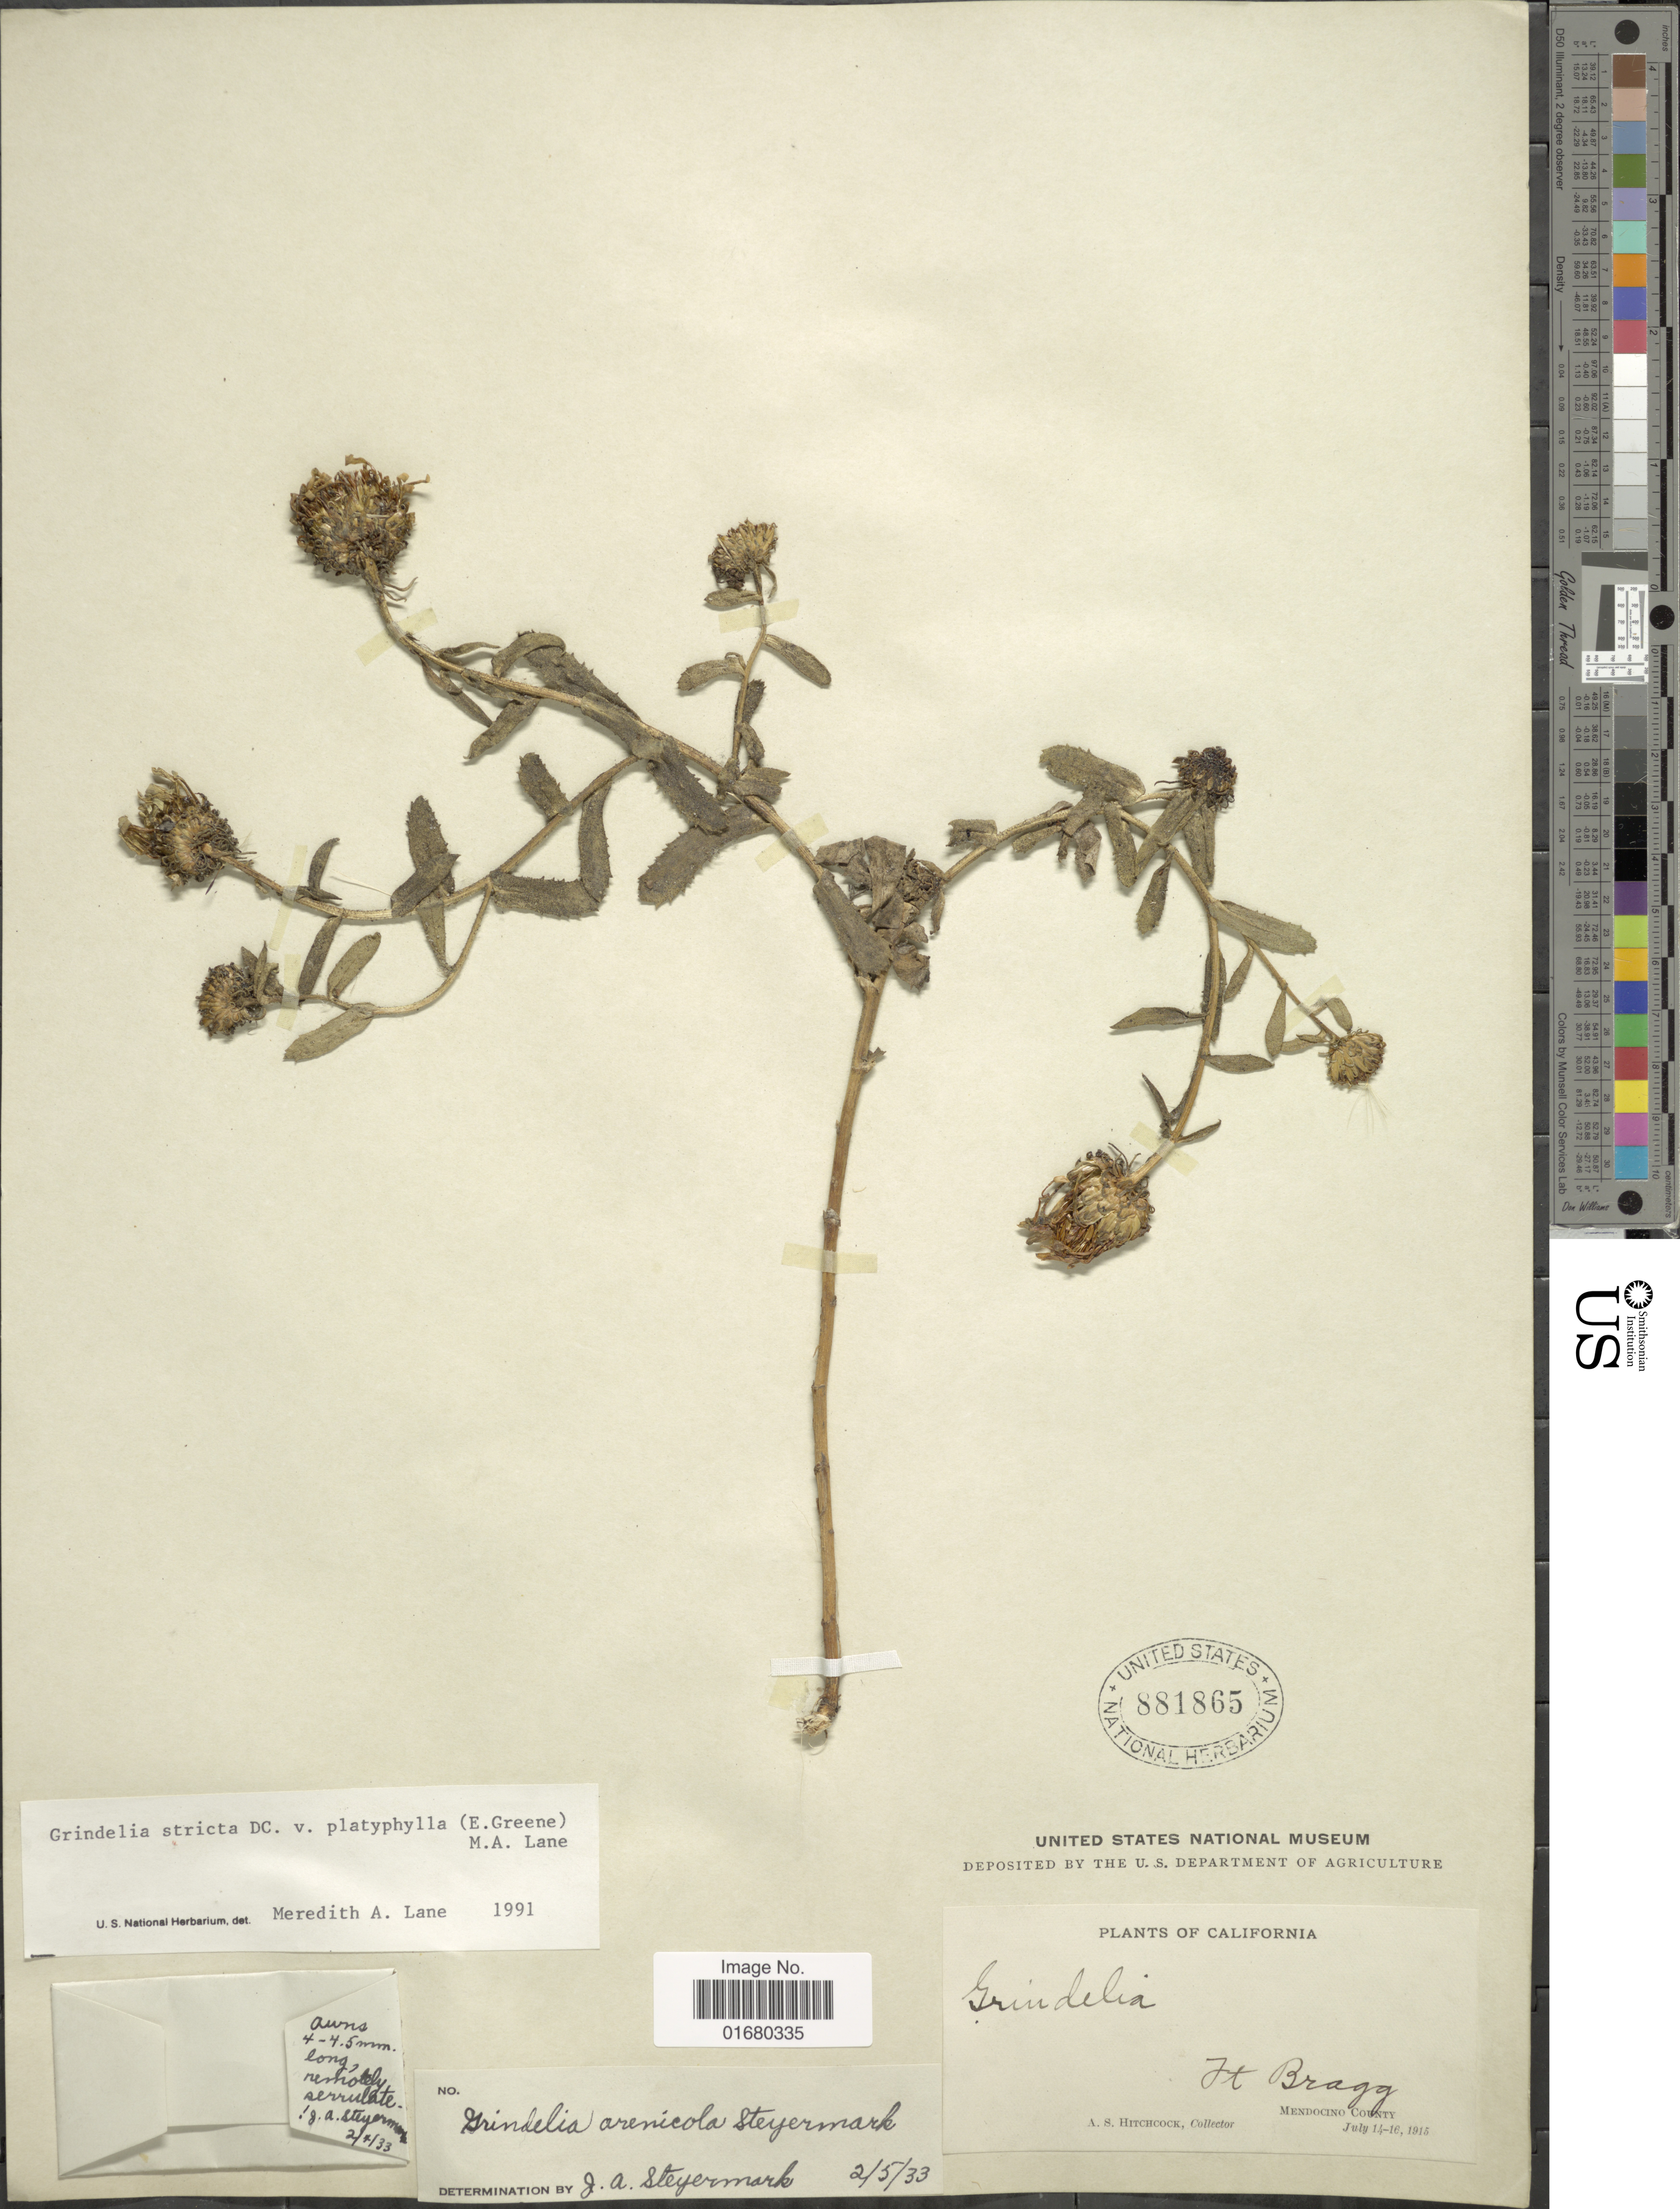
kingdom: Plantae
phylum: Tracheophyta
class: Magnoliopsida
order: Asterales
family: Asteraceae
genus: Grindelia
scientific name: Grindelia stricta var. platyphylla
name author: (Greene) M.A. Lane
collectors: A. S. Hitchcock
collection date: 1915-07-14/1915-07-16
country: United States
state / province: California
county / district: Mendocino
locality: Ft. Bragg, Mendocino county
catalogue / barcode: US 881865